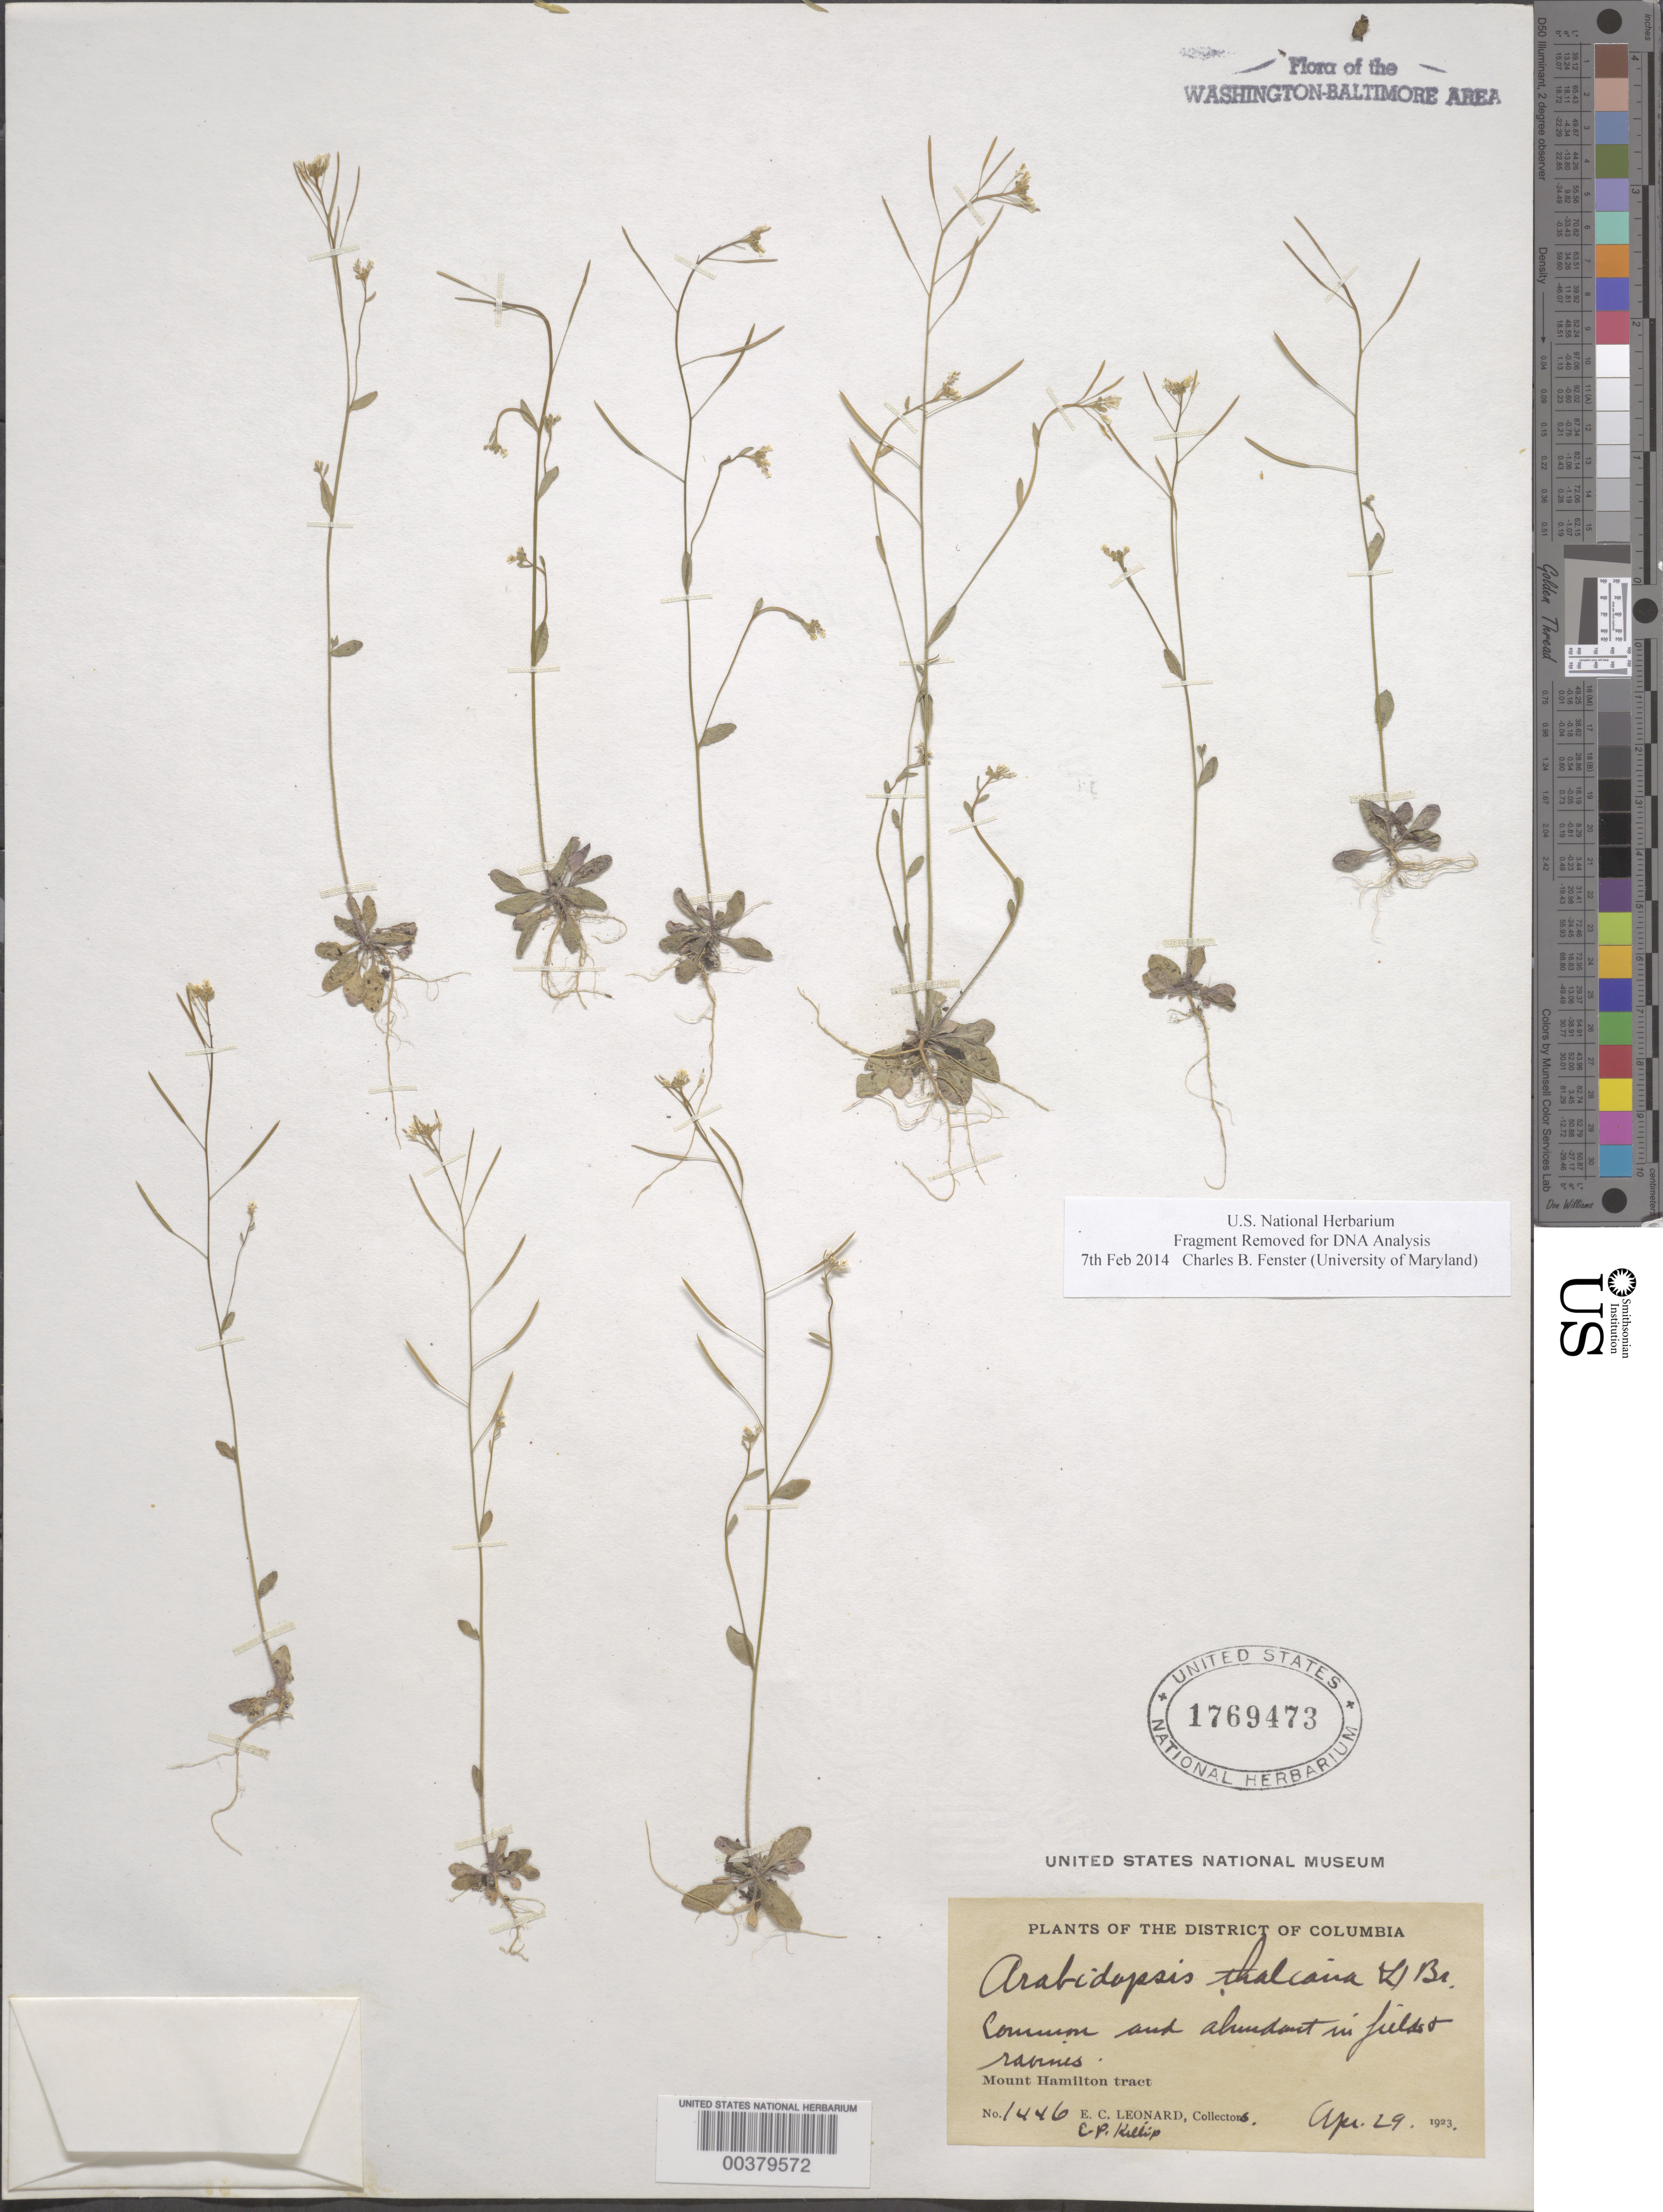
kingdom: Plantae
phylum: Tracheophyta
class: Magnoliopsida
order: Brassicales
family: Brassicaceae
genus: Arabidopsis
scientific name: Arabidopsis thaliana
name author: (L.) Heynh.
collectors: E. C. Leonard & E. P. Killip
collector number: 1446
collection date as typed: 29 Apr 1923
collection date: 1923-04-29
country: United States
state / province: District of Columbia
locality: Mount Hamilton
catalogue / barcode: US 1769473